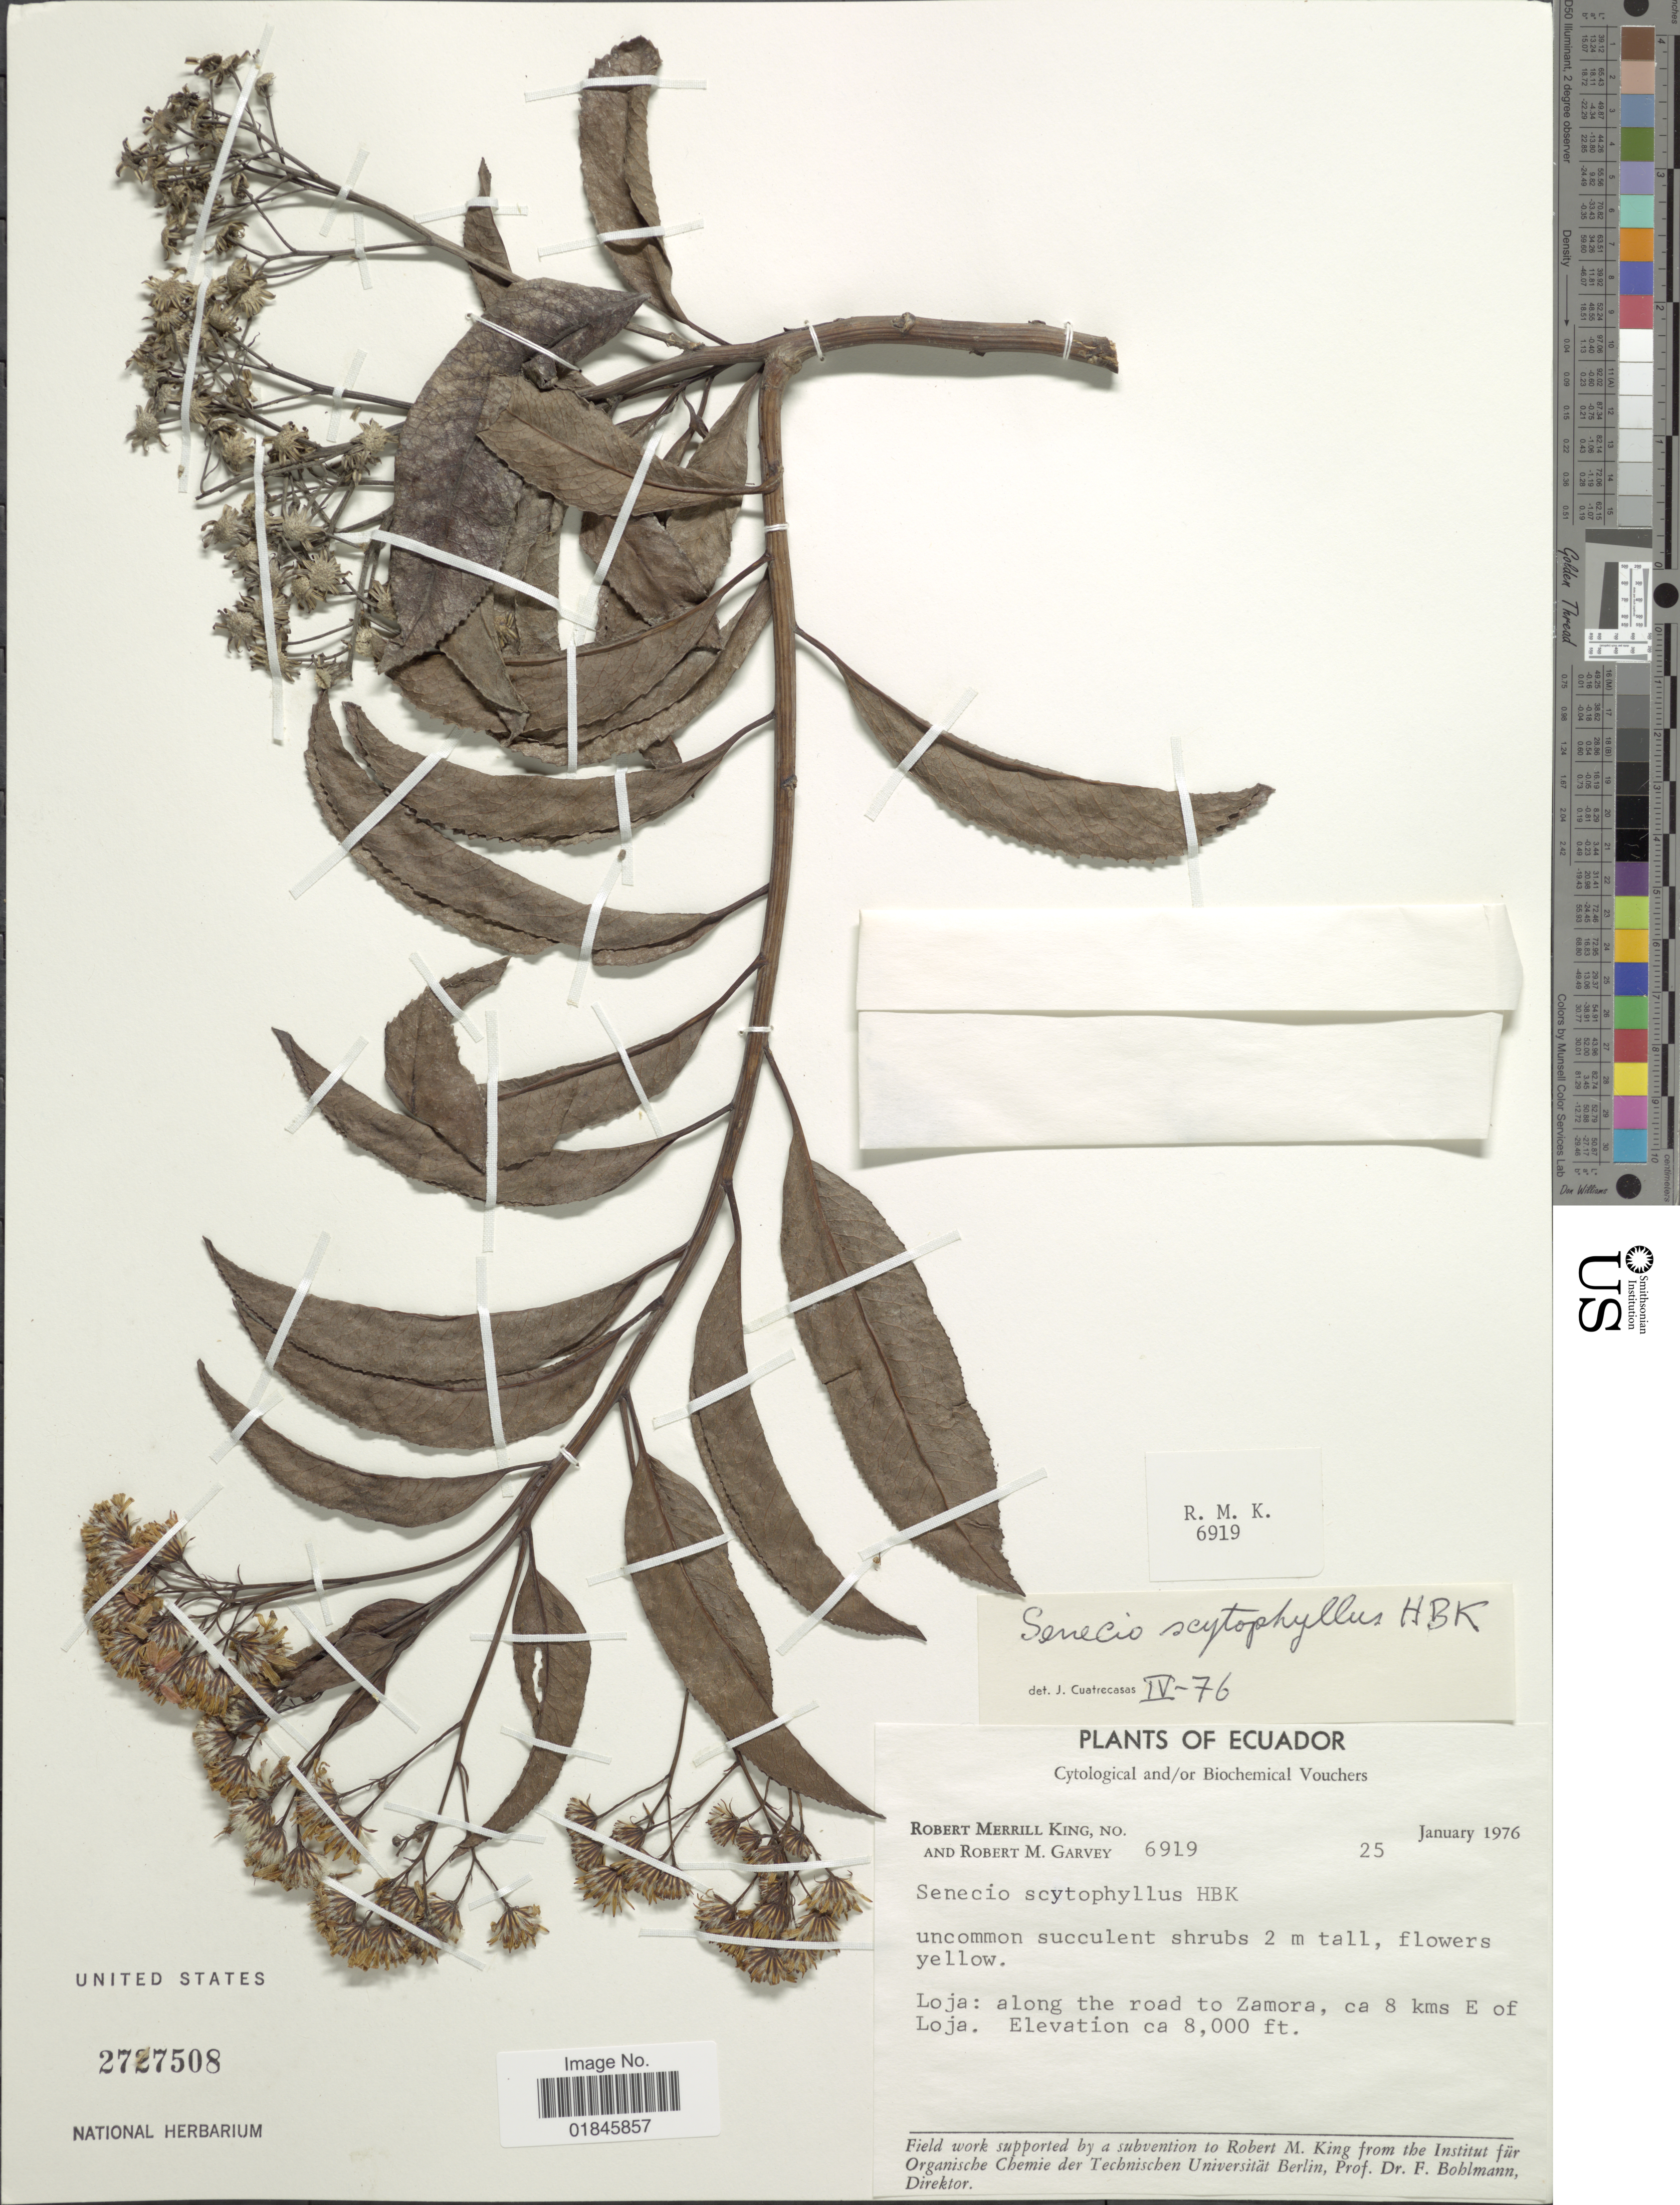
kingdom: Plantae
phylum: Tracheophyta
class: Magnoliopsida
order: Asterales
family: Asteraceae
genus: Pentacalia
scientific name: Pentacalia scitophylla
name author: Kunth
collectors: R. M. King & R. Garvey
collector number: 6919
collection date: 1976-01-25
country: Ecuador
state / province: Loja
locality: Loja: along the road to Zamora, ca 8 kms E of Loja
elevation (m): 2438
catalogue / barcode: US 2727508